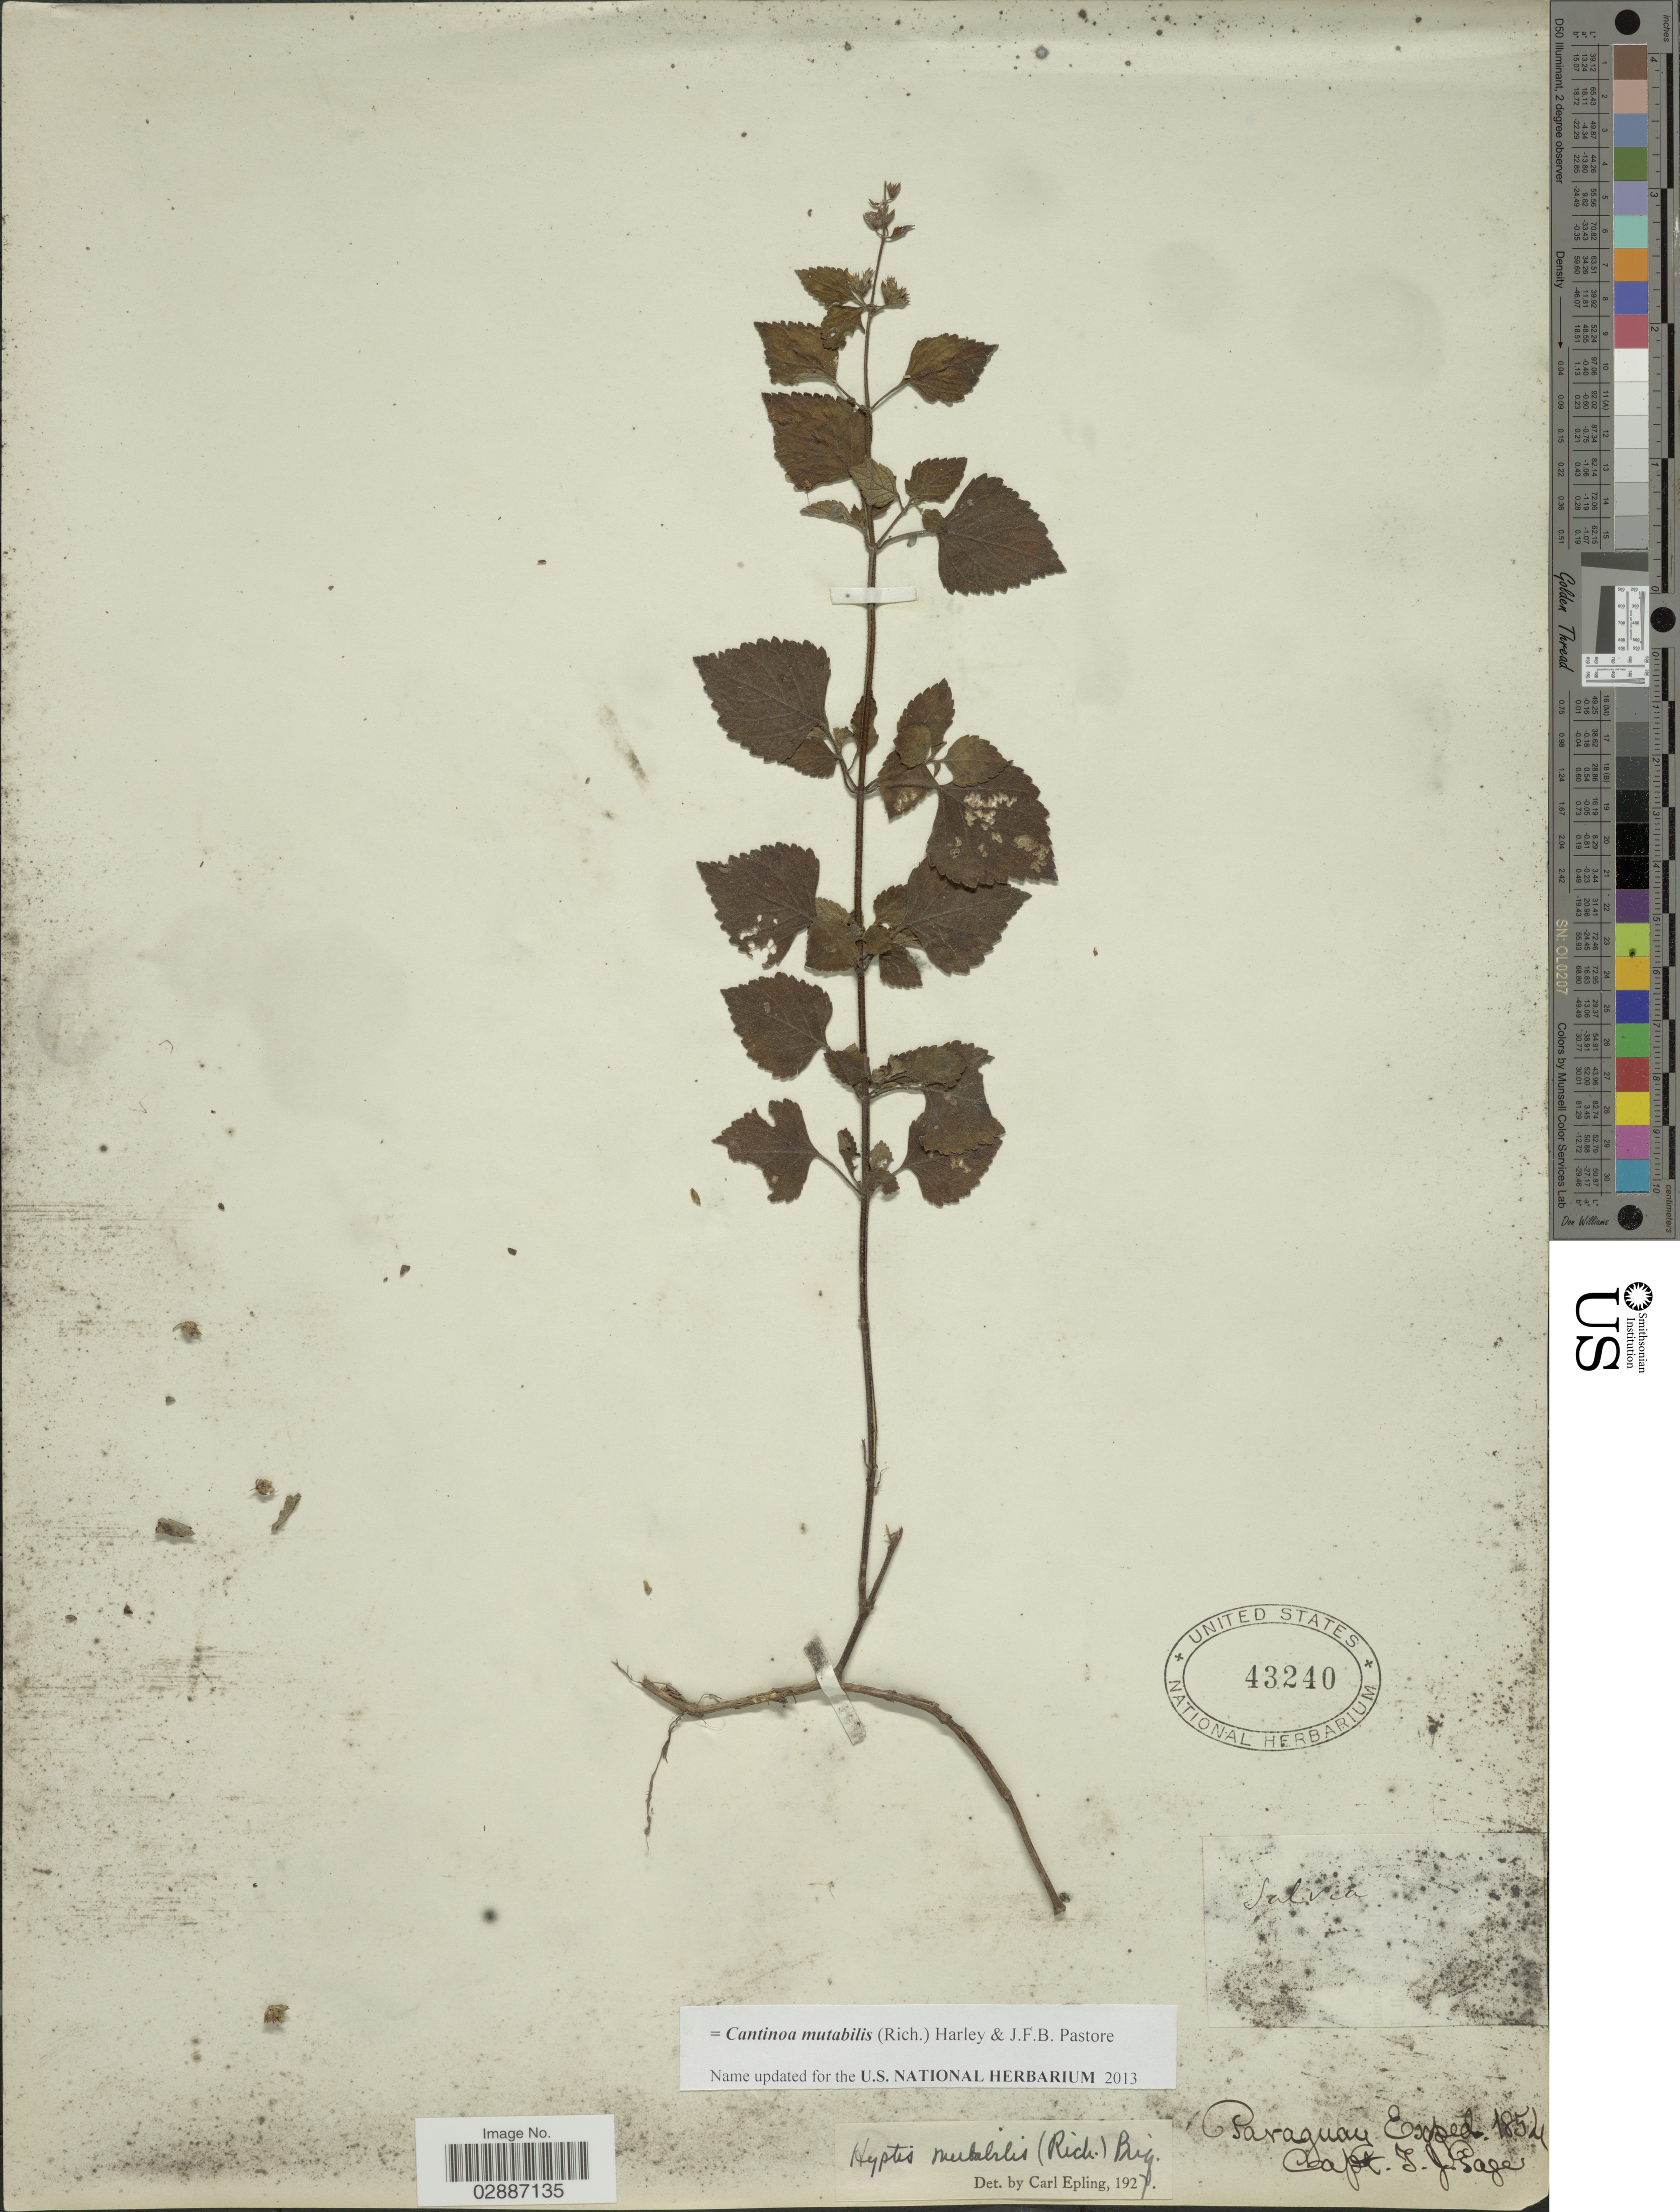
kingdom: Plantae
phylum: Tracheophyta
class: Magnoliopsida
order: Lamiales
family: Lamiaceae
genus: Cantinoa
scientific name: Cantinoa mutabilis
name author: (Epling) Harley & J.F.B. Pastore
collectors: T. J. Page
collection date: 1854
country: Paraguay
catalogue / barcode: US 43240